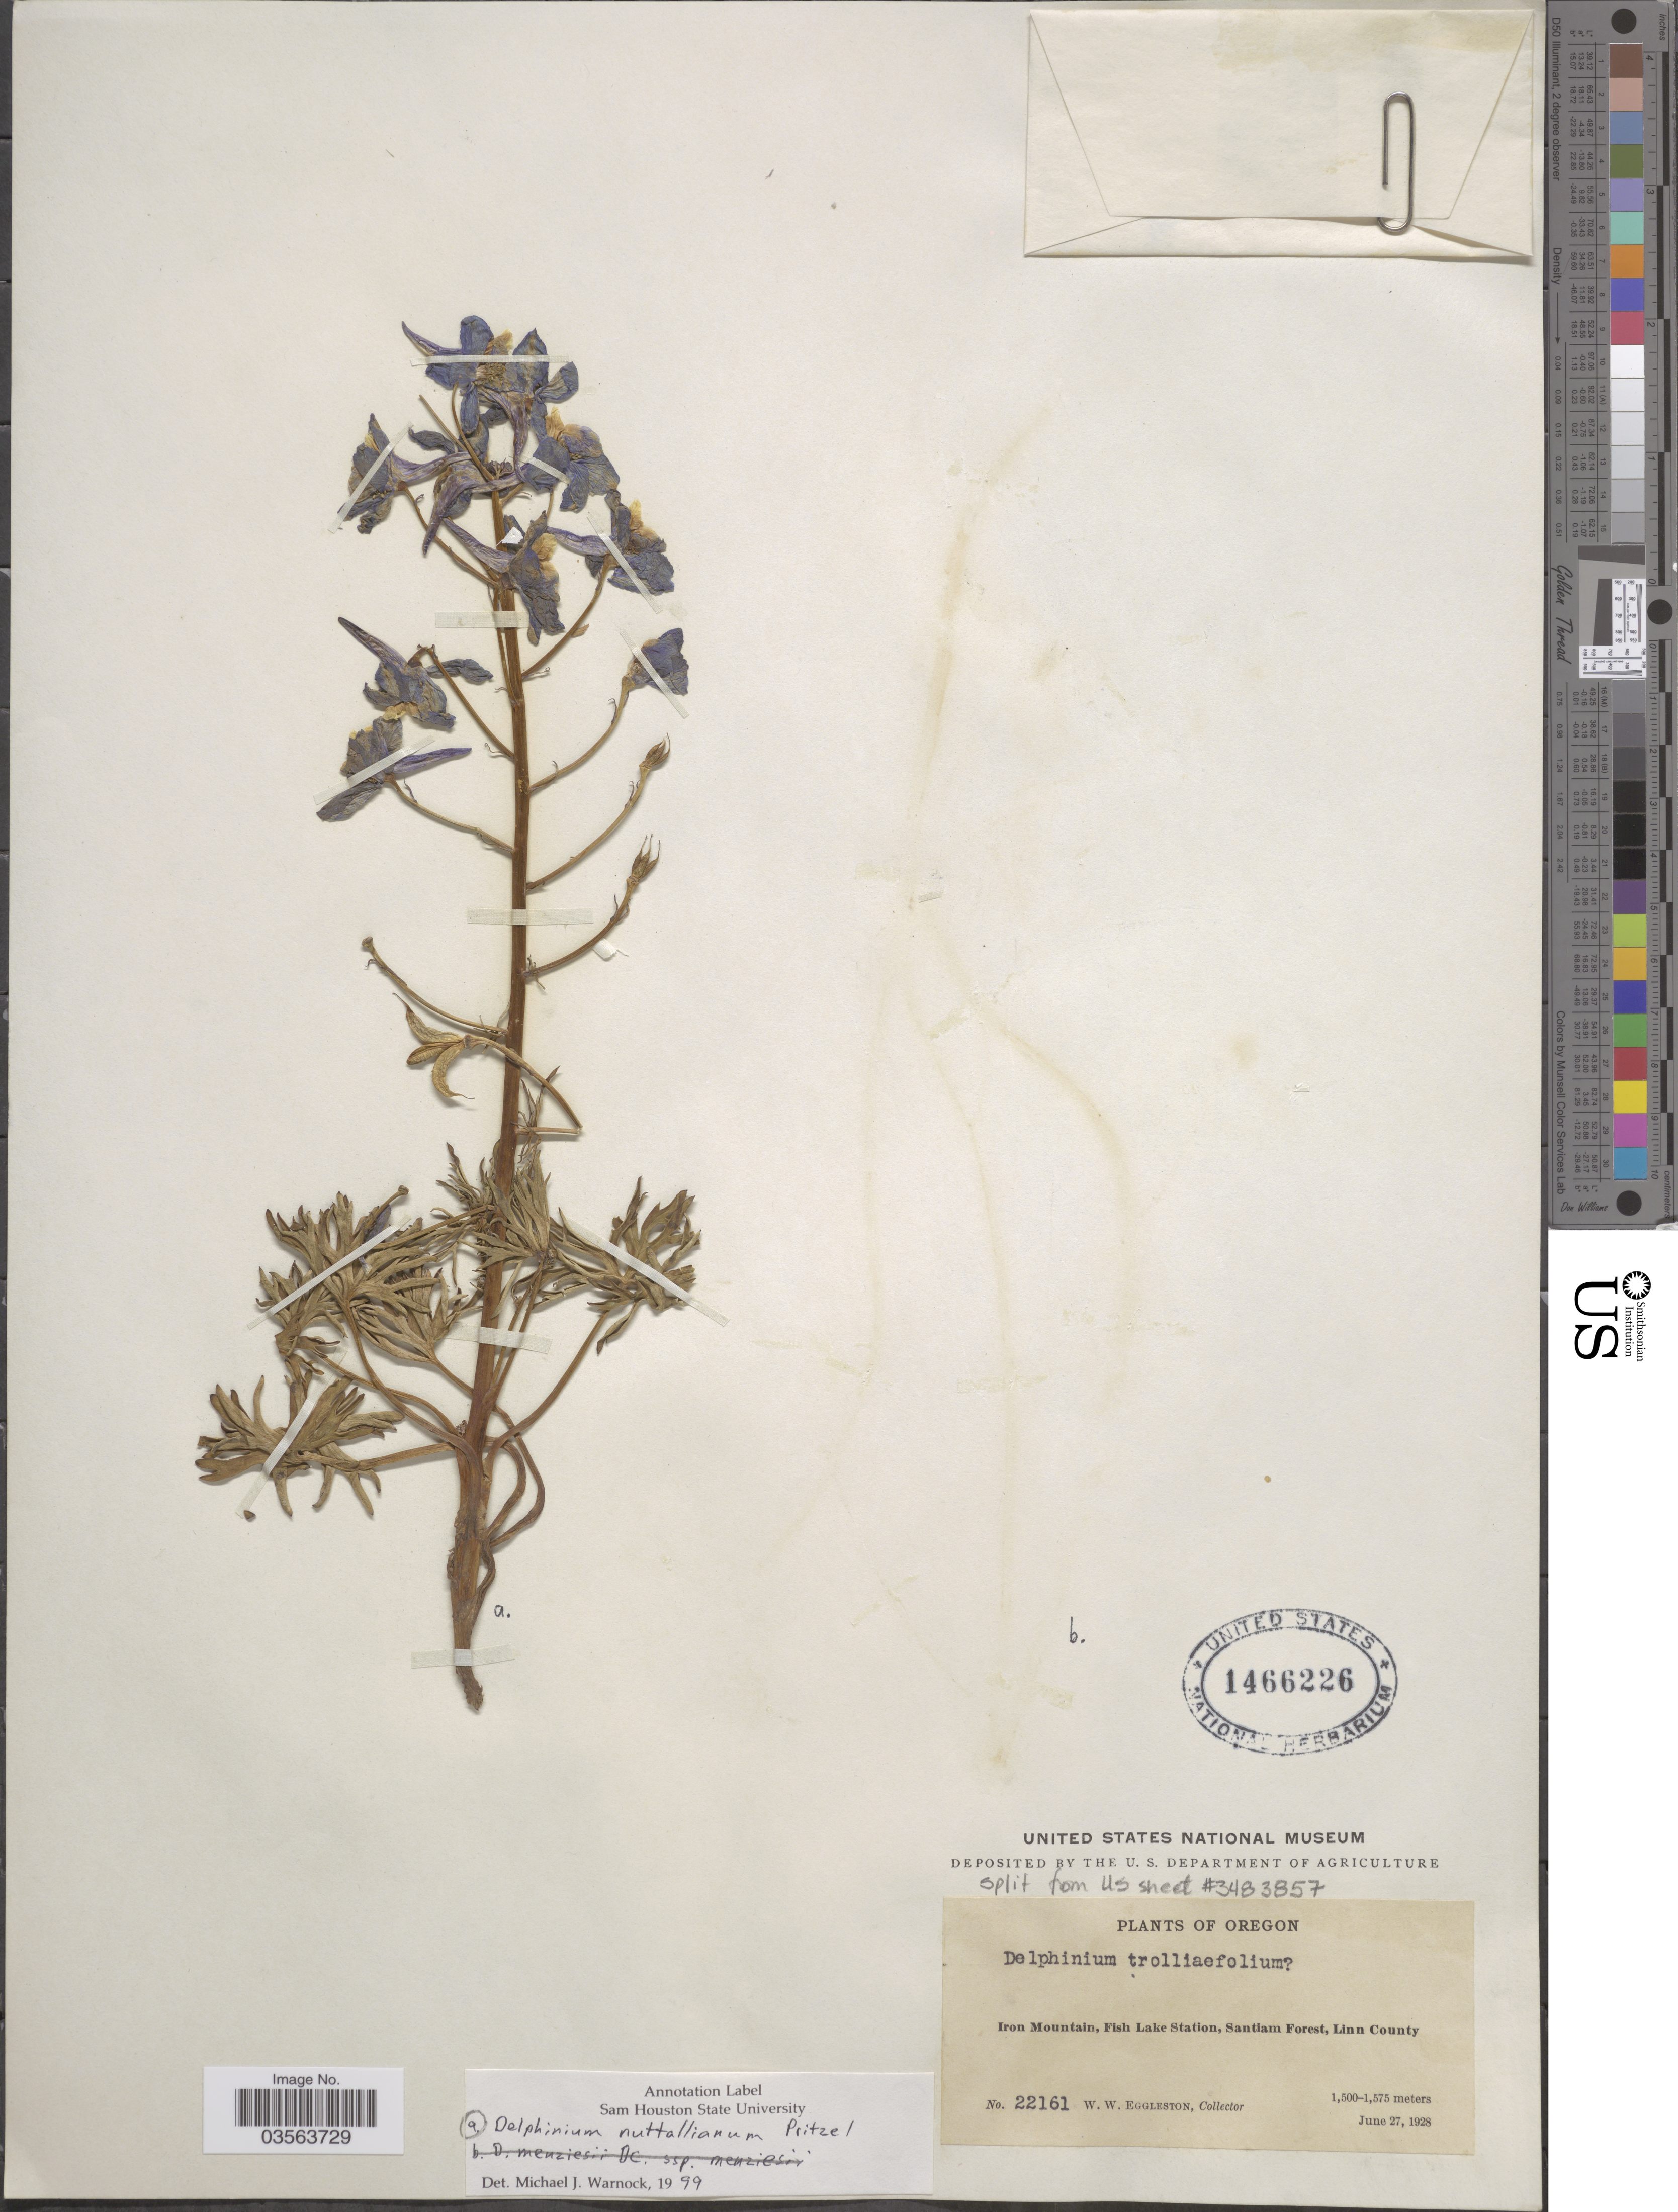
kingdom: Plantae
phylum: Tracheophyta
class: Magnoliopsida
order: Ranunculales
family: Ranunculaceae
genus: Delphinium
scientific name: Delphinium nuttallianum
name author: E. Pritz. ex Walpers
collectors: W. W. Eggleston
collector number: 22161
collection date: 1928-06-27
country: United States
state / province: Oregon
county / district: Linn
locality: Iron Mountain, Fish Lake Station, Santiam Forest, Linn County.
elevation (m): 1500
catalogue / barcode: US 1466226